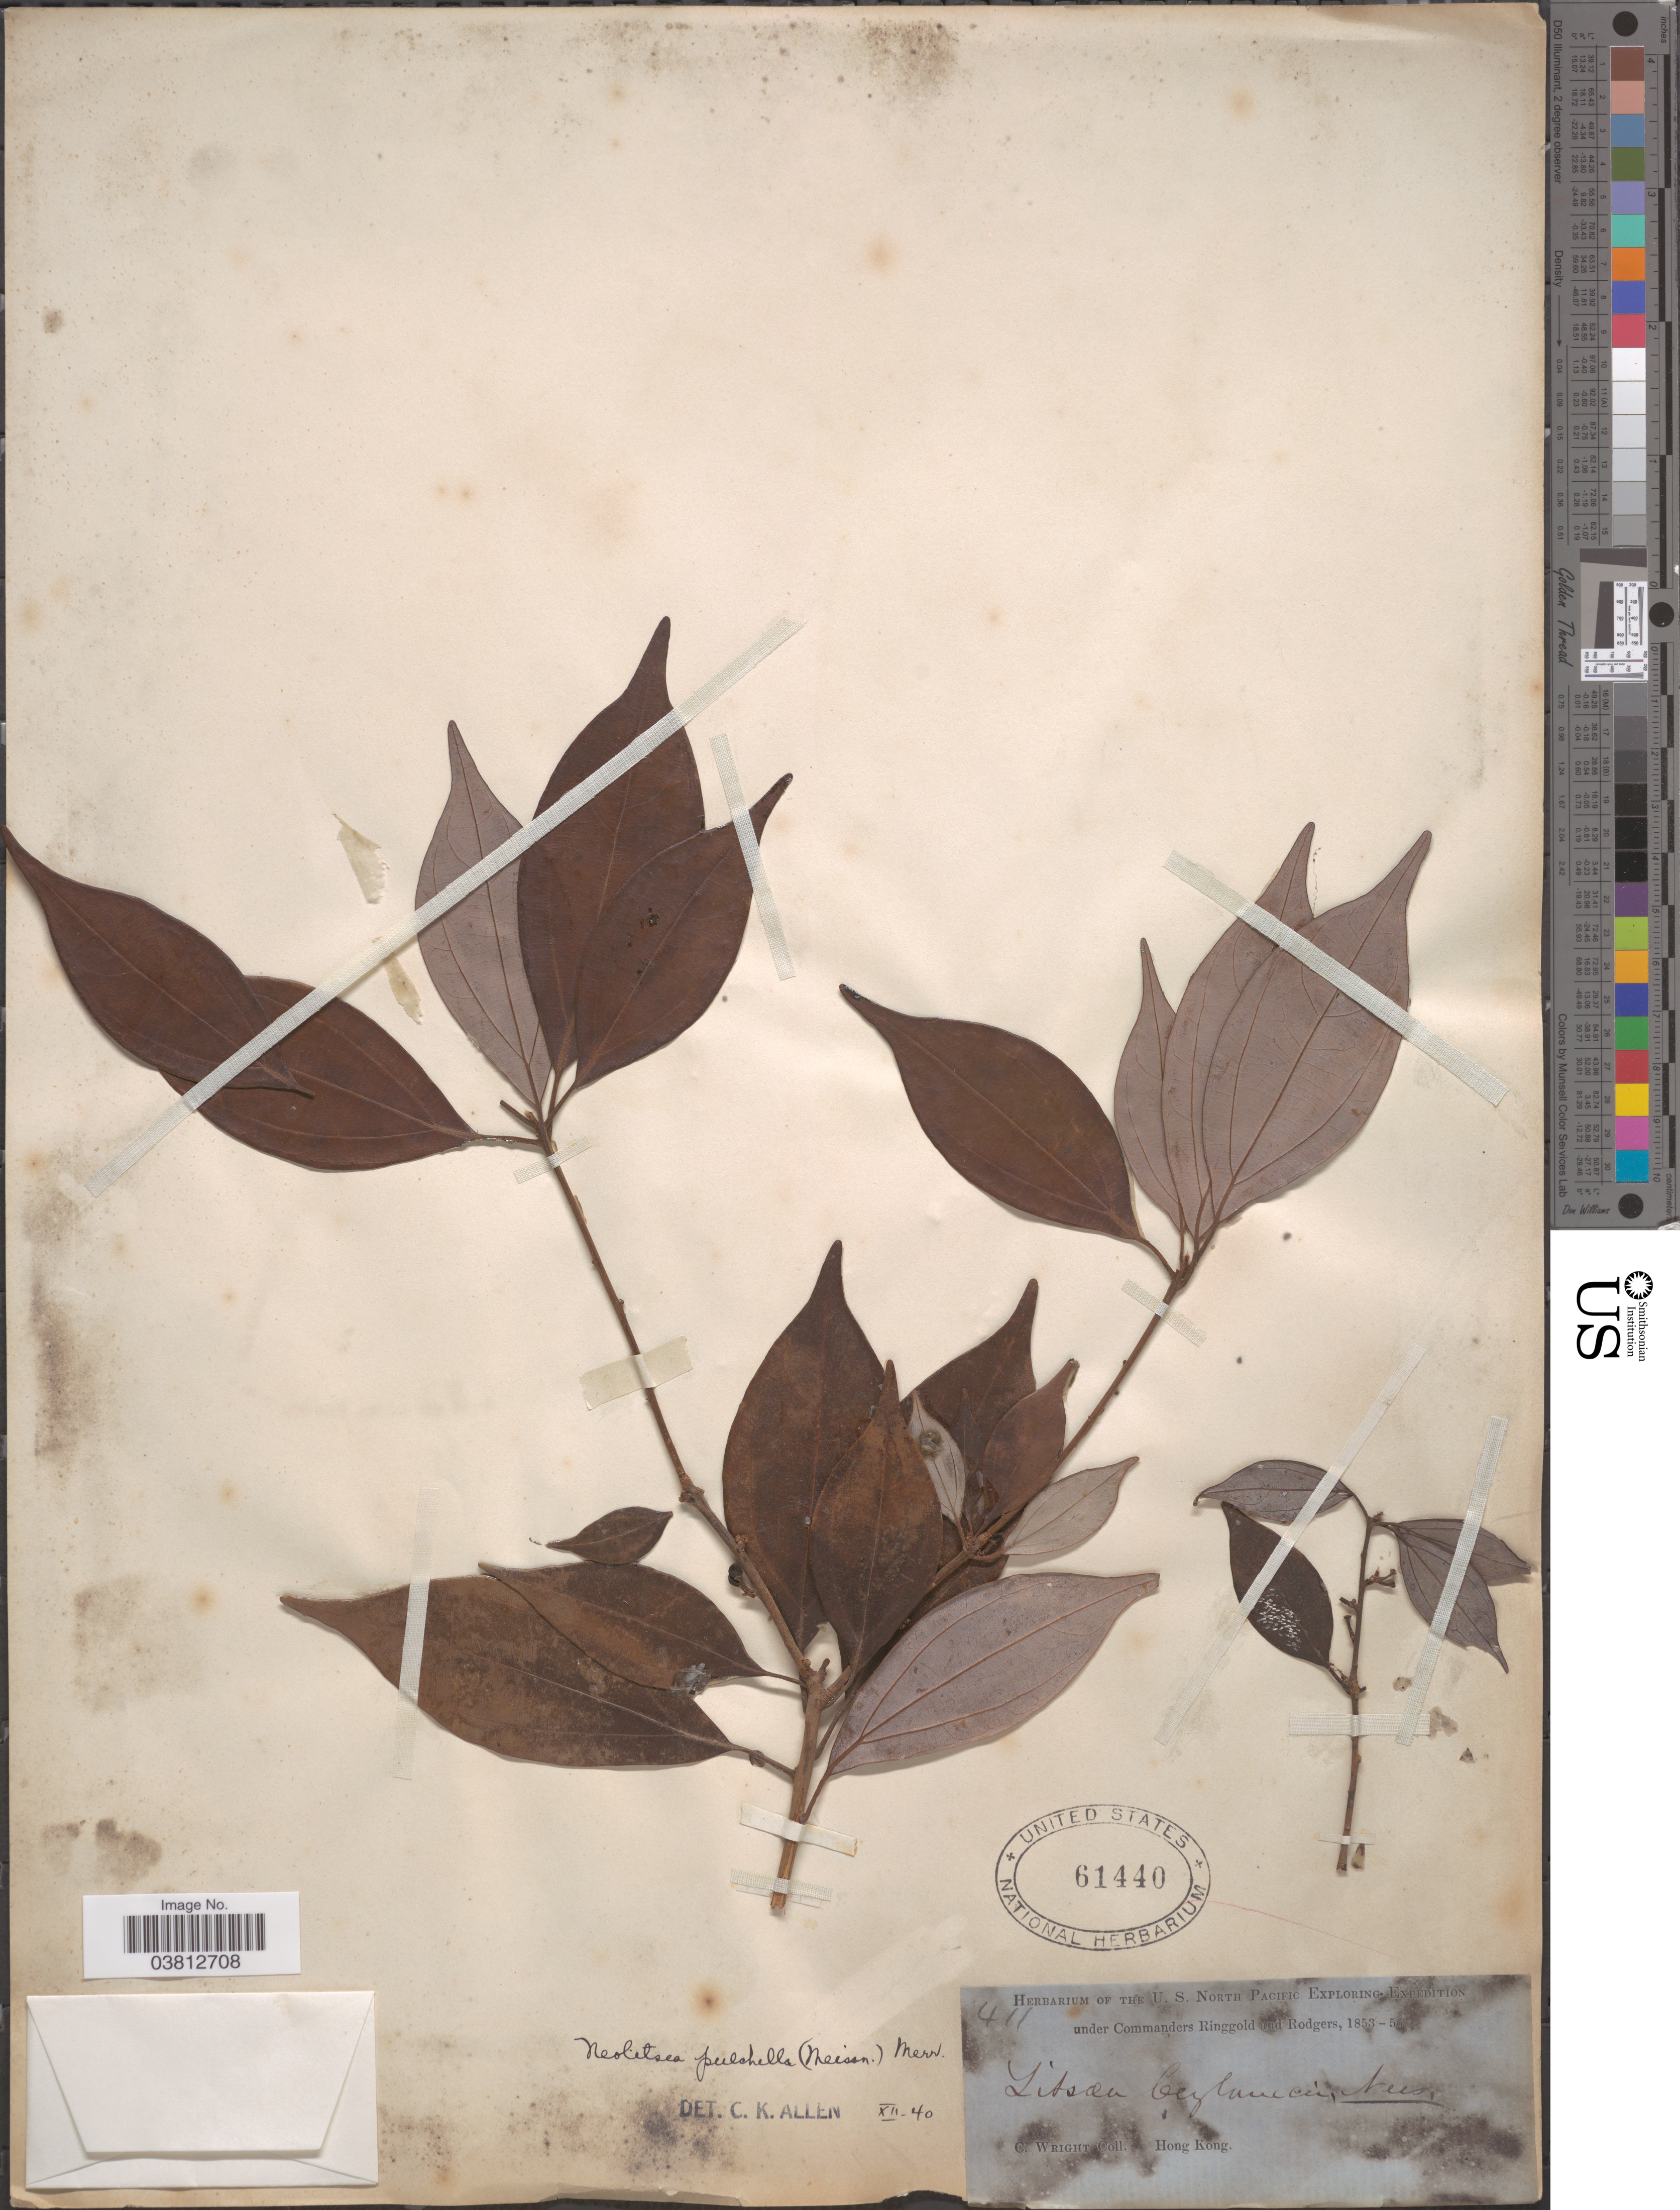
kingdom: Plantae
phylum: Tracheophyta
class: Magnoliopsida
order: Laurales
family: Lauraceae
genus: Neolitsea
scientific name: Neolitsea pulchella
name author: (Meisn.) Merr.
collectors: C. Wright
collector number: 411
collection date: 1853/1856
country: China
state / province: Hong Kong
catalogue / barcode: US 61440